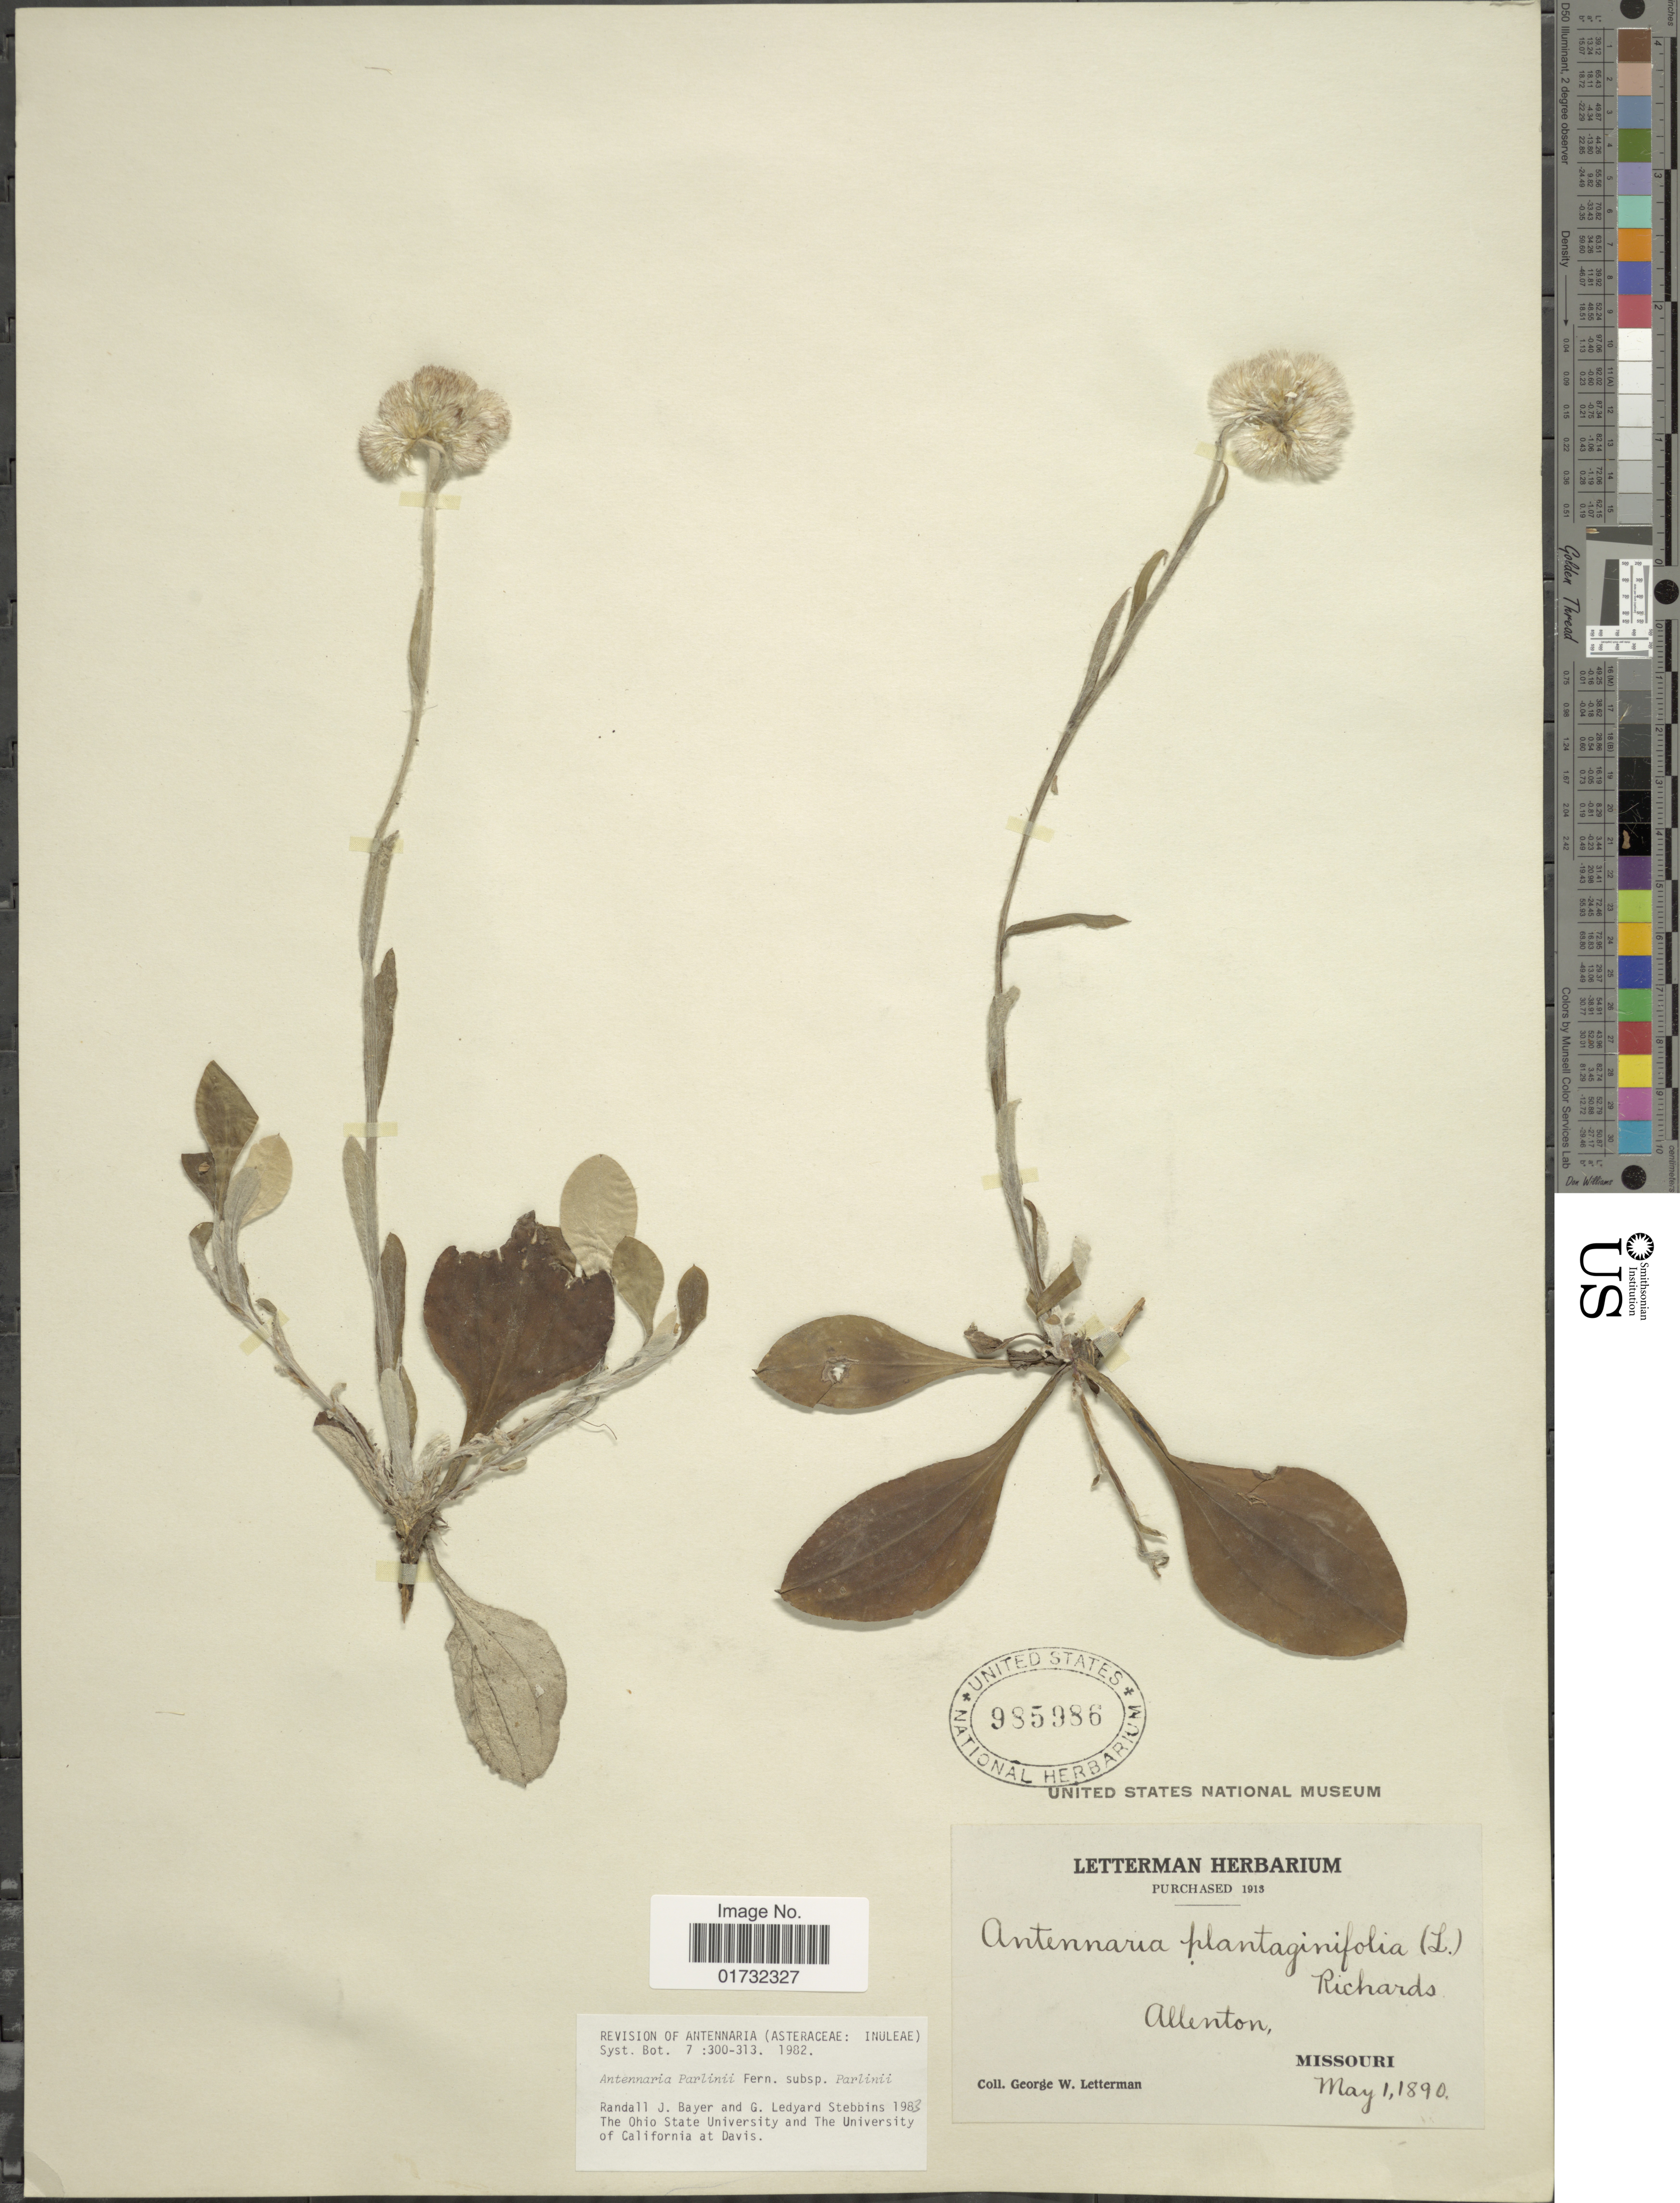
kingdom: Plantae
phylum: Tracheophyta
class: Magnoliopsida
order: Asterales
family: Asteraceae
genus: Antennaria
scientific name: Antennaria parlinii subsp. parlinii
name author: Fernald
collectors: G. W. Letterman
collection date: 1890-05-01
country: United States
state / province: Missouri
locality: Allenton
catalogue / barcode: US 985986